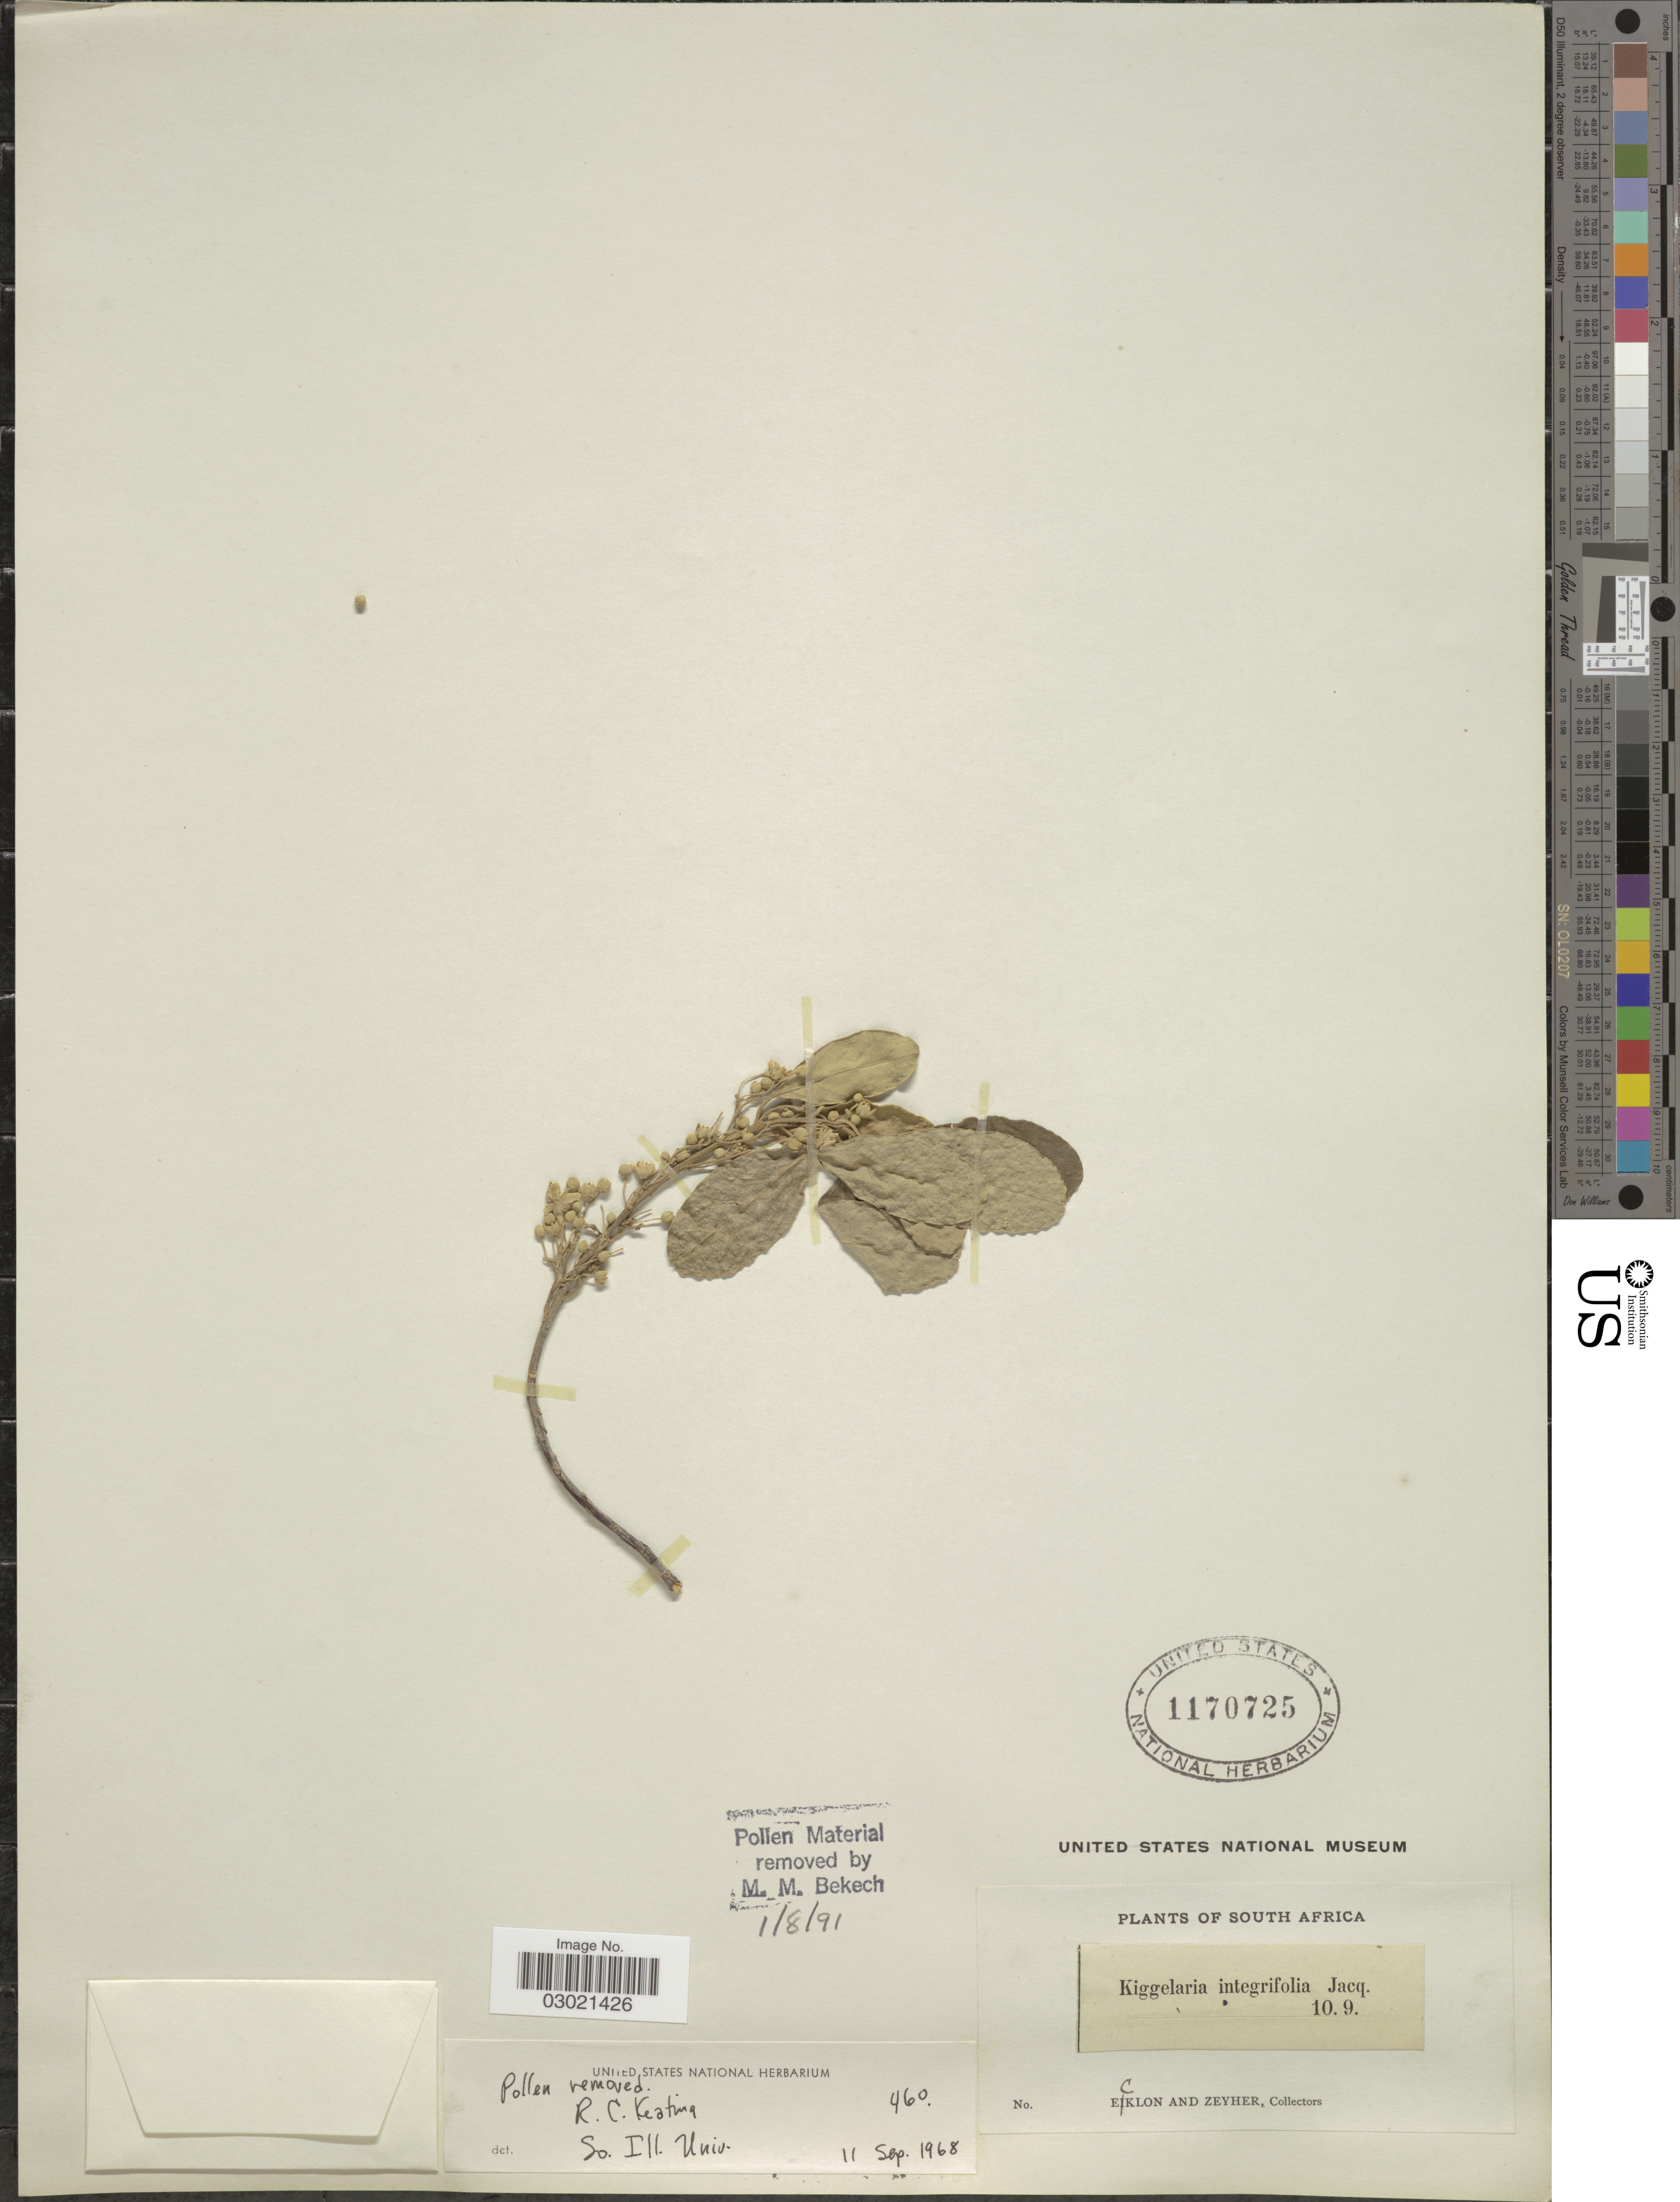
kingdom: Plantae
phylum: Tracheophyta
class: Magnoliopsida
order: Malpighiales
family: Achariaceae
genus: Kiggelaria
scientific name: Kiggelaria integrifolia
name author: Jacq.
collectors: -. Ecklon & -. Zeyher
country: South Africa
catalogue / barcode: US 1170725